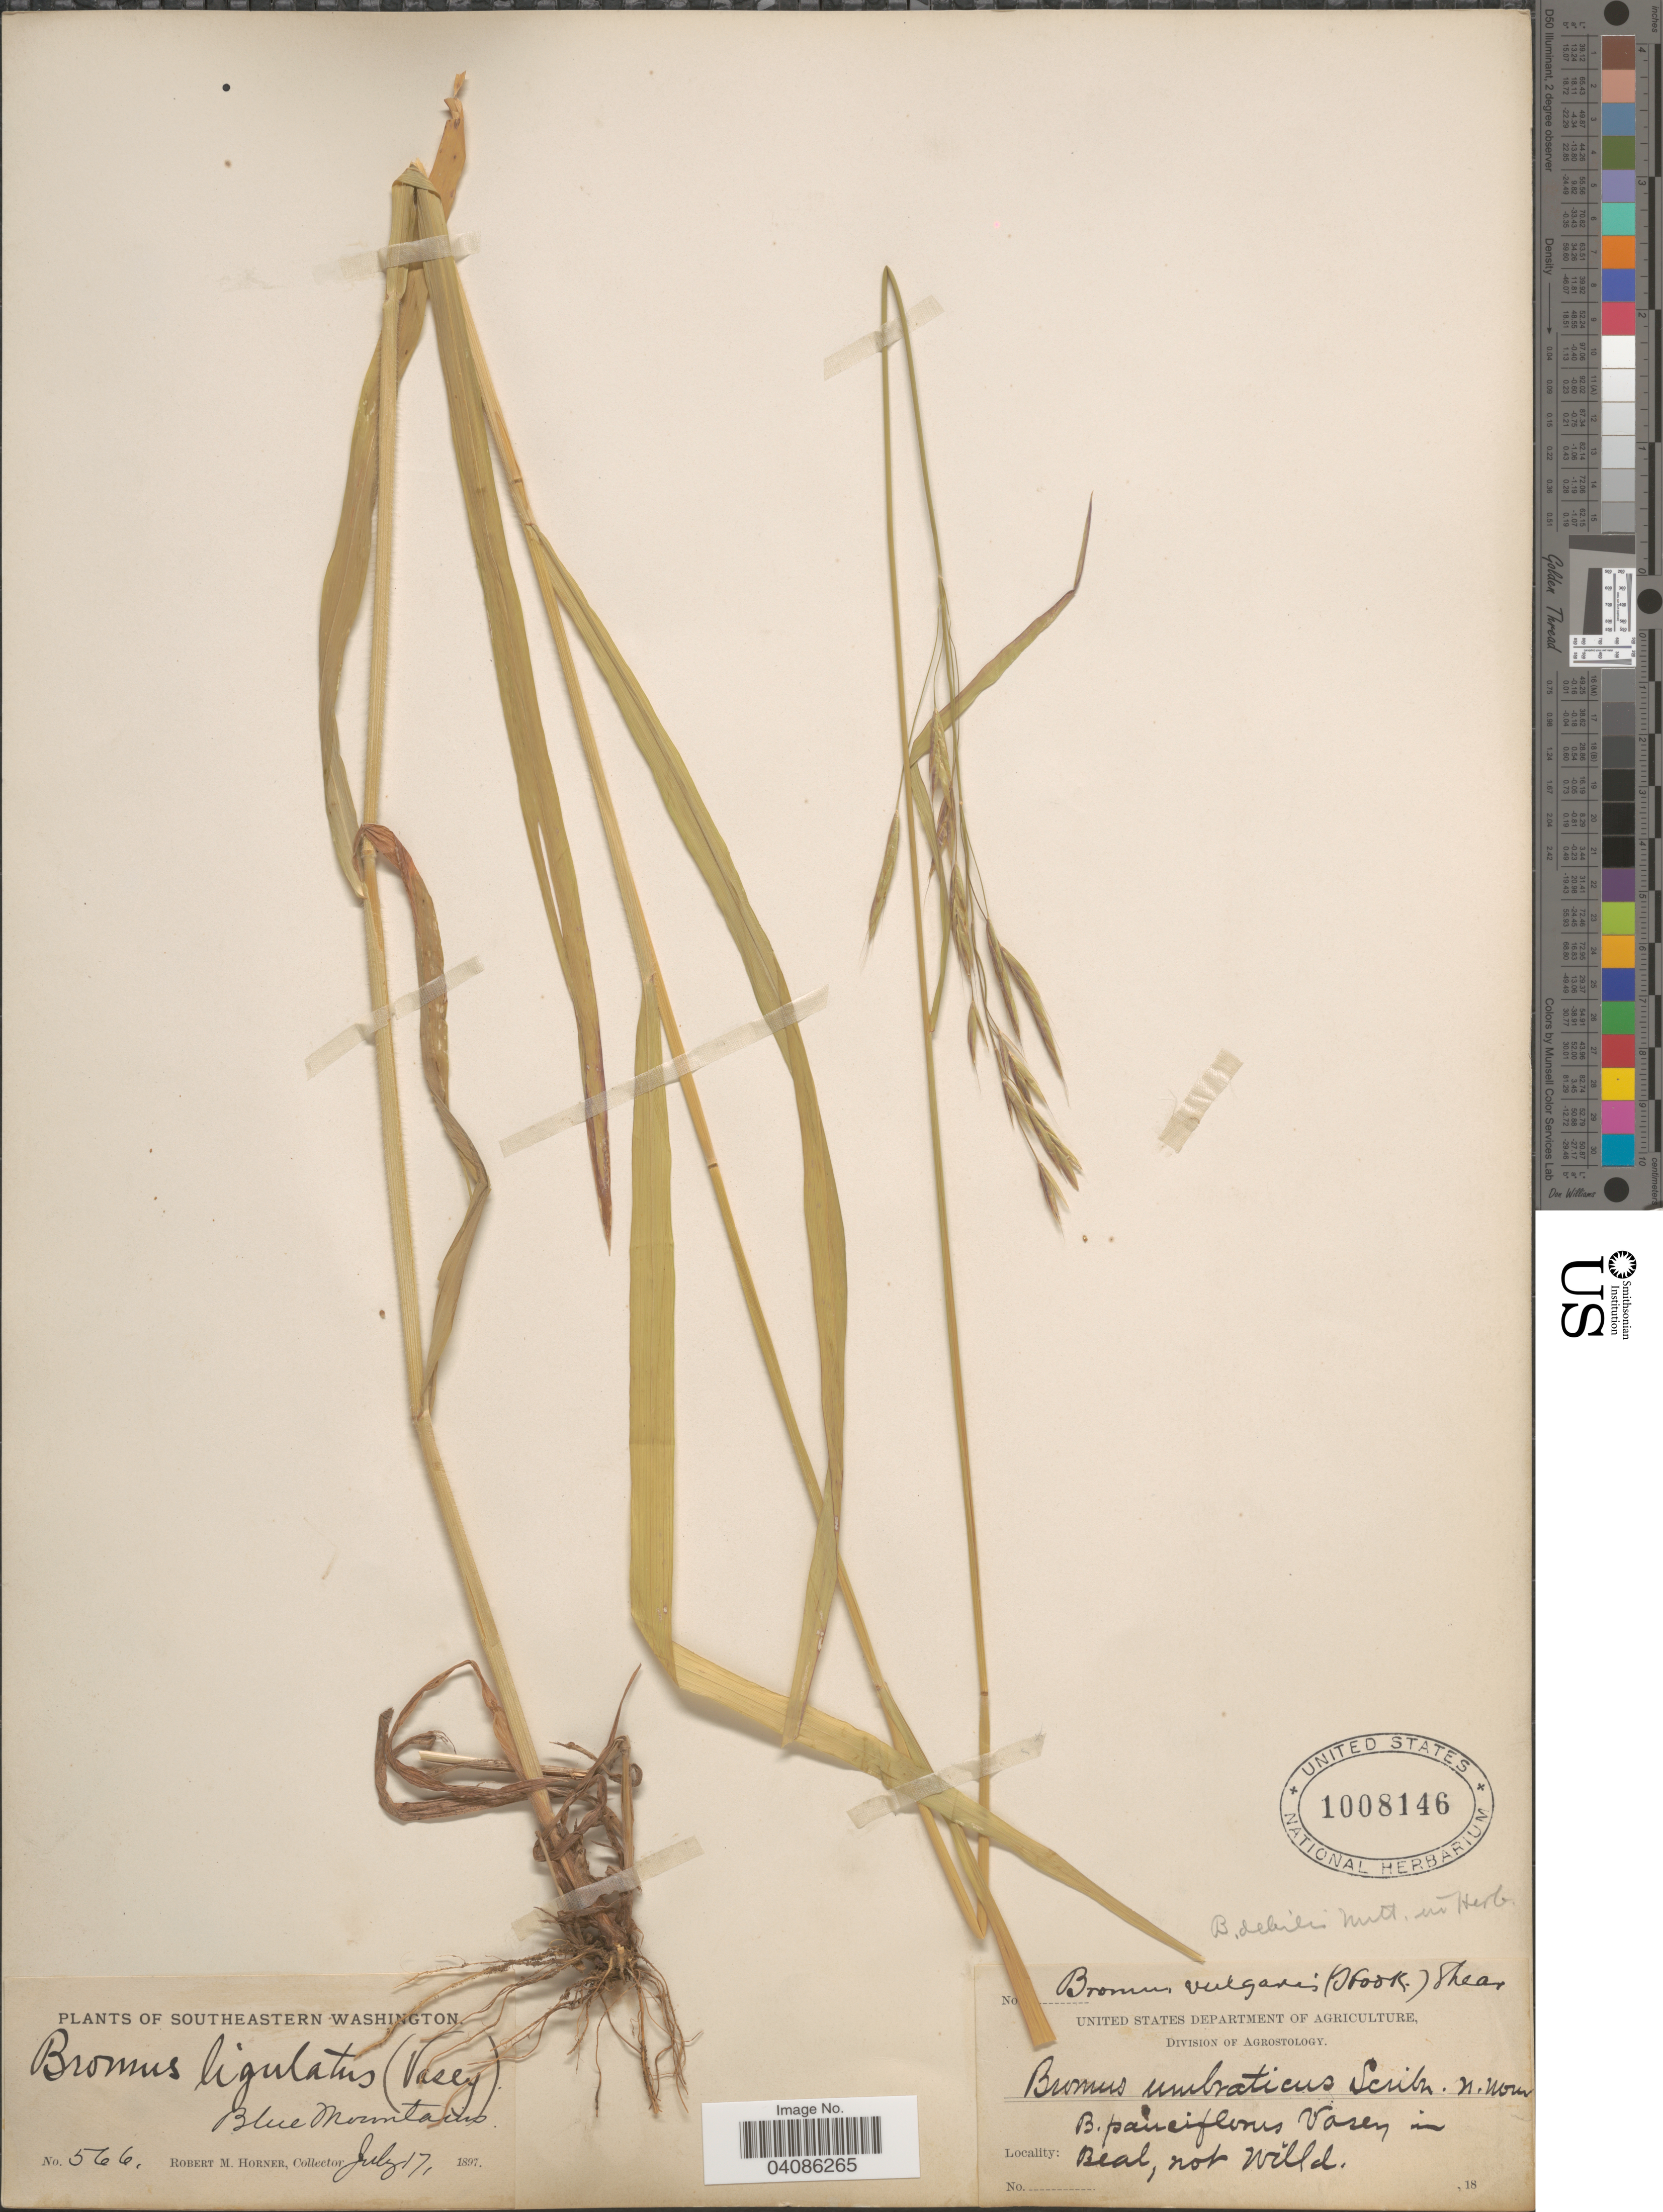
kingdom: Plantae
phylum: Tracheophyta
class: Liliopsida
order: Poales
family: Poaceae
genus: Bromus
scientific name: Bromus texensis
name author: (Shear) Hitchc.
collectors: R. Horner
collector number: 566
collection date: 1897-07-17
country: United States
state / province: Washington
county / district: Clallam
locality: Southeastern Washington. Blue Mountains.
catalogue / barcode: US 1008146